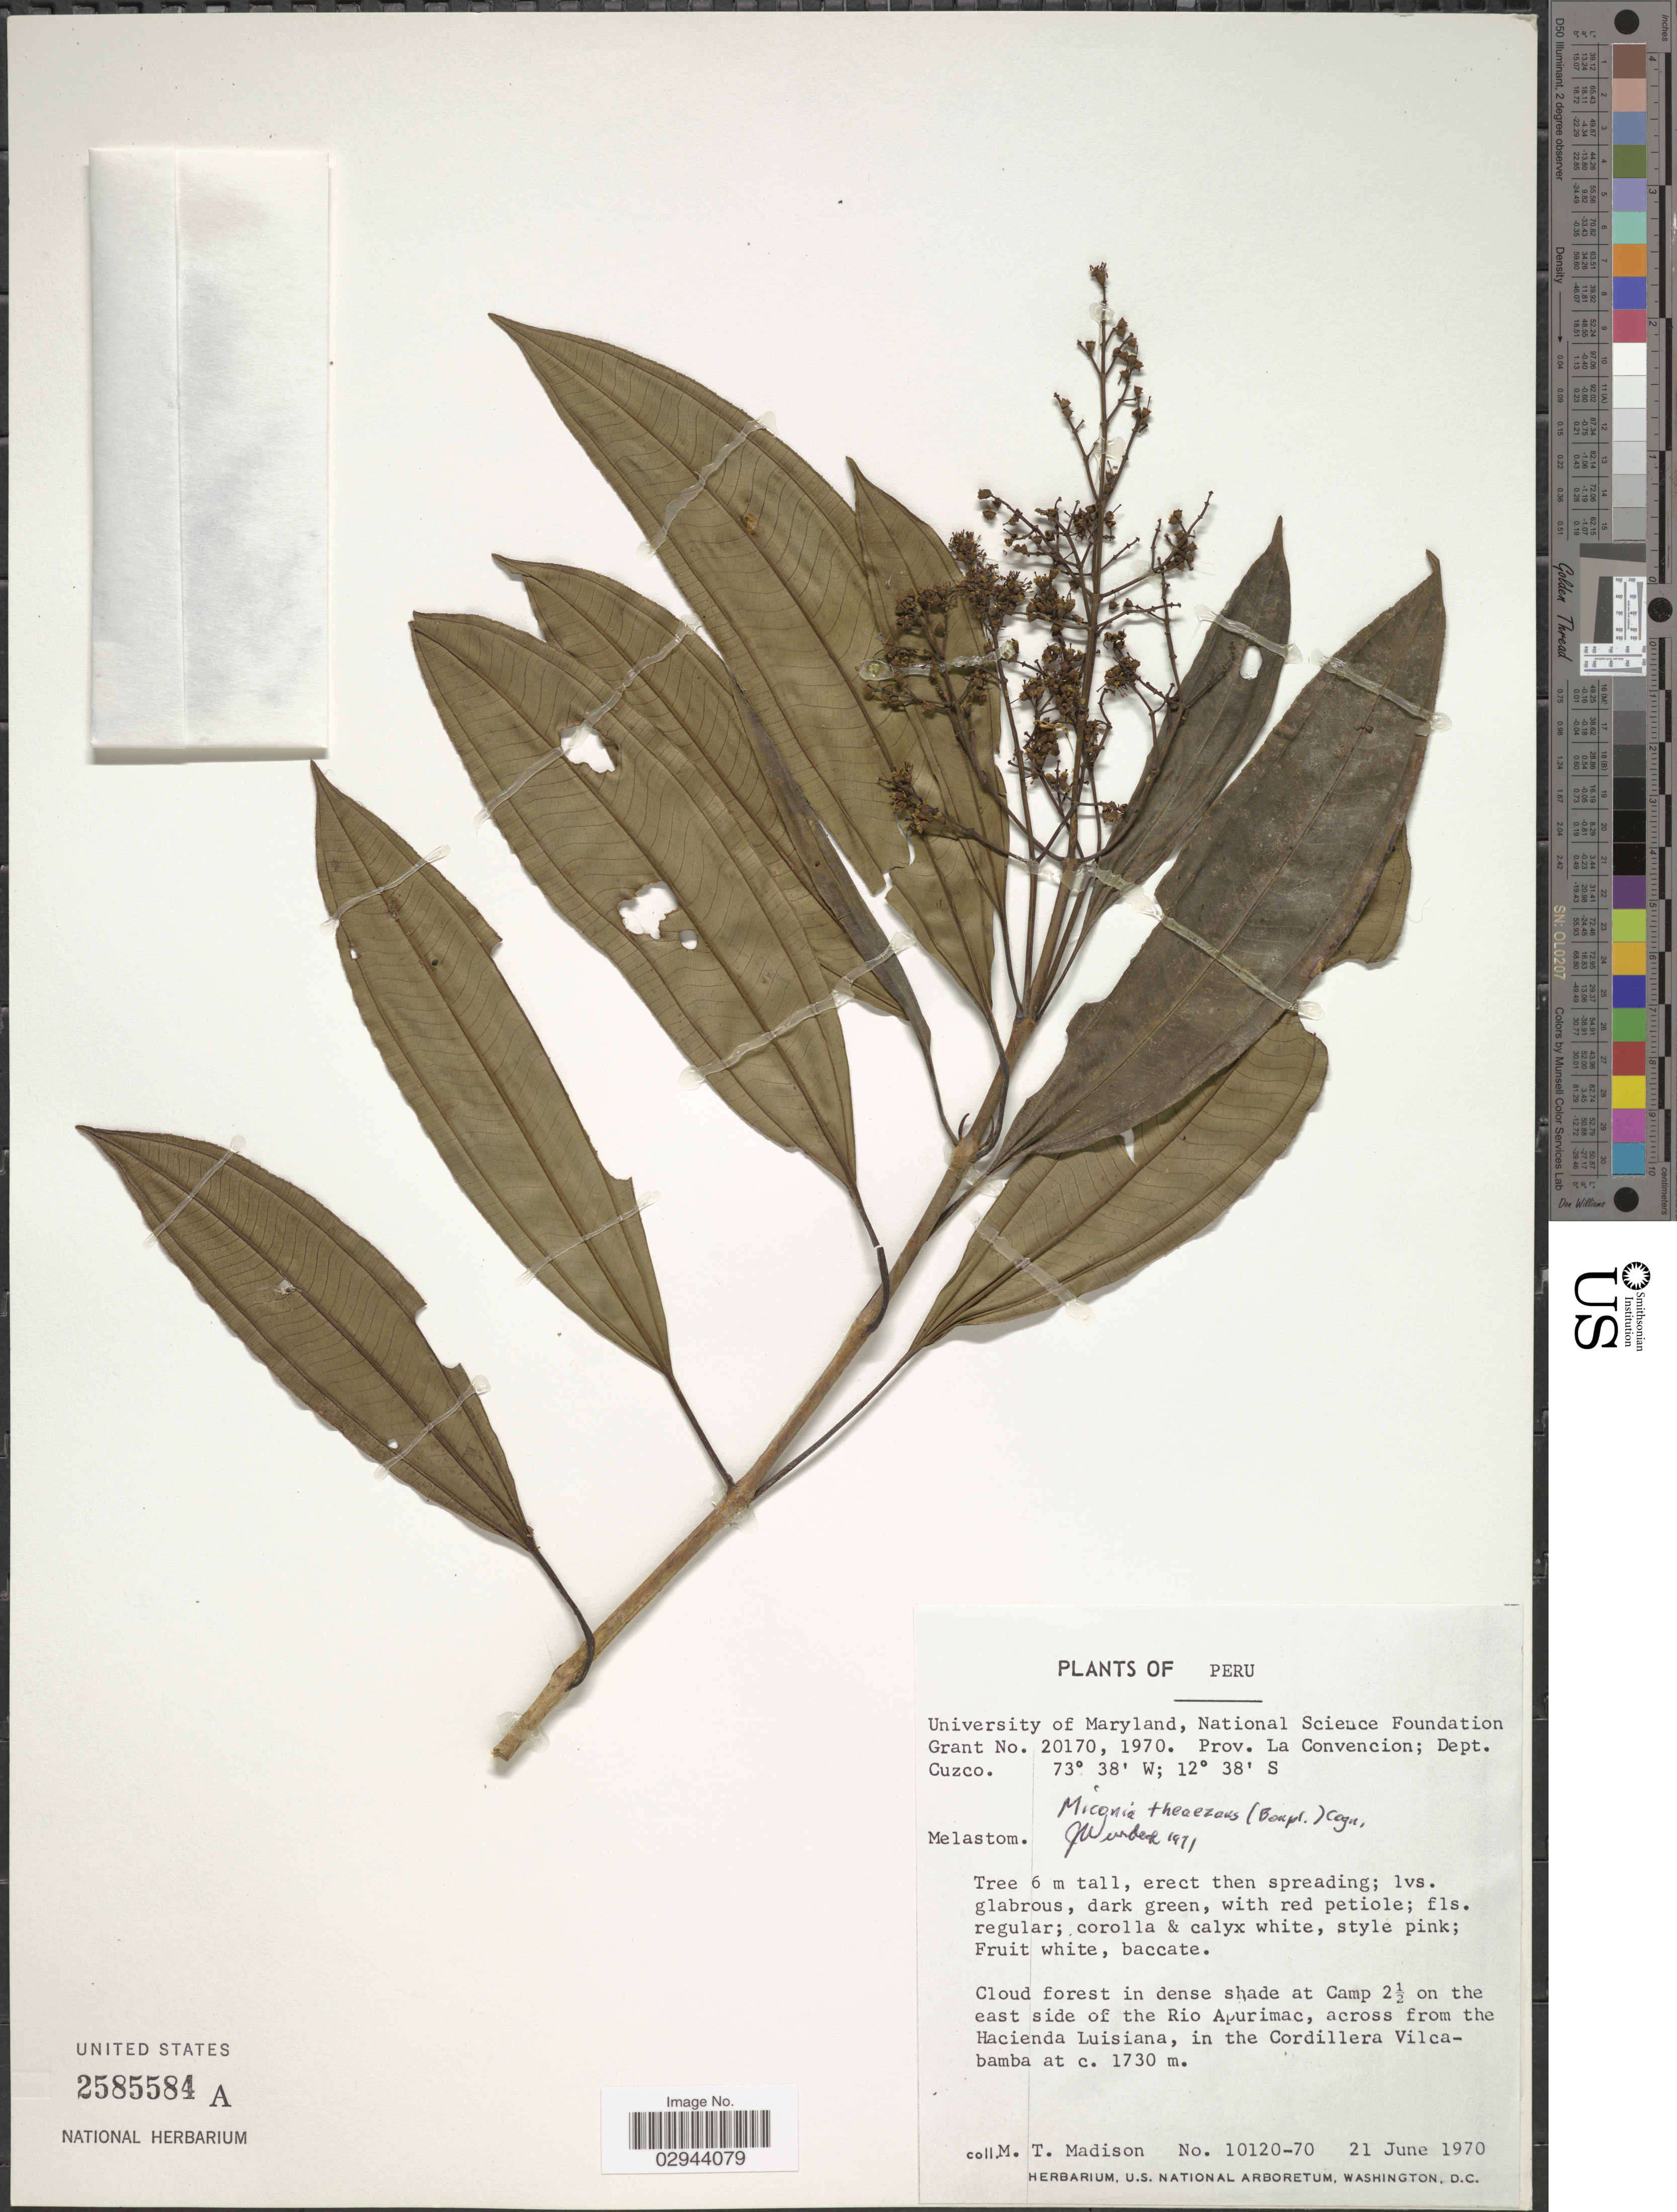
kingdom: Plantae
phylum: Tracheophyta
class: Magnoliopsida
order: Myrtales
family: Melastomataceae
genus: Miconia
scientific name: Miconia theizans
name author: (Bonpl.) Cogn.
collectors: M. T. Madison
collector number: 10120-70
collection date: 1970-06-21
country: Peru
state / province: Cusco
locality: Prov. La Convencion, Dept. Cuzco, Cloud forest in dense shade at Camp 2 1/2 on the east side of the Rio Apurimac, across from the Hacienda Luisiana, in the Cordillera Vilcabamba.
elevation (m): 1730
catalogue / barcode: US 2585584A